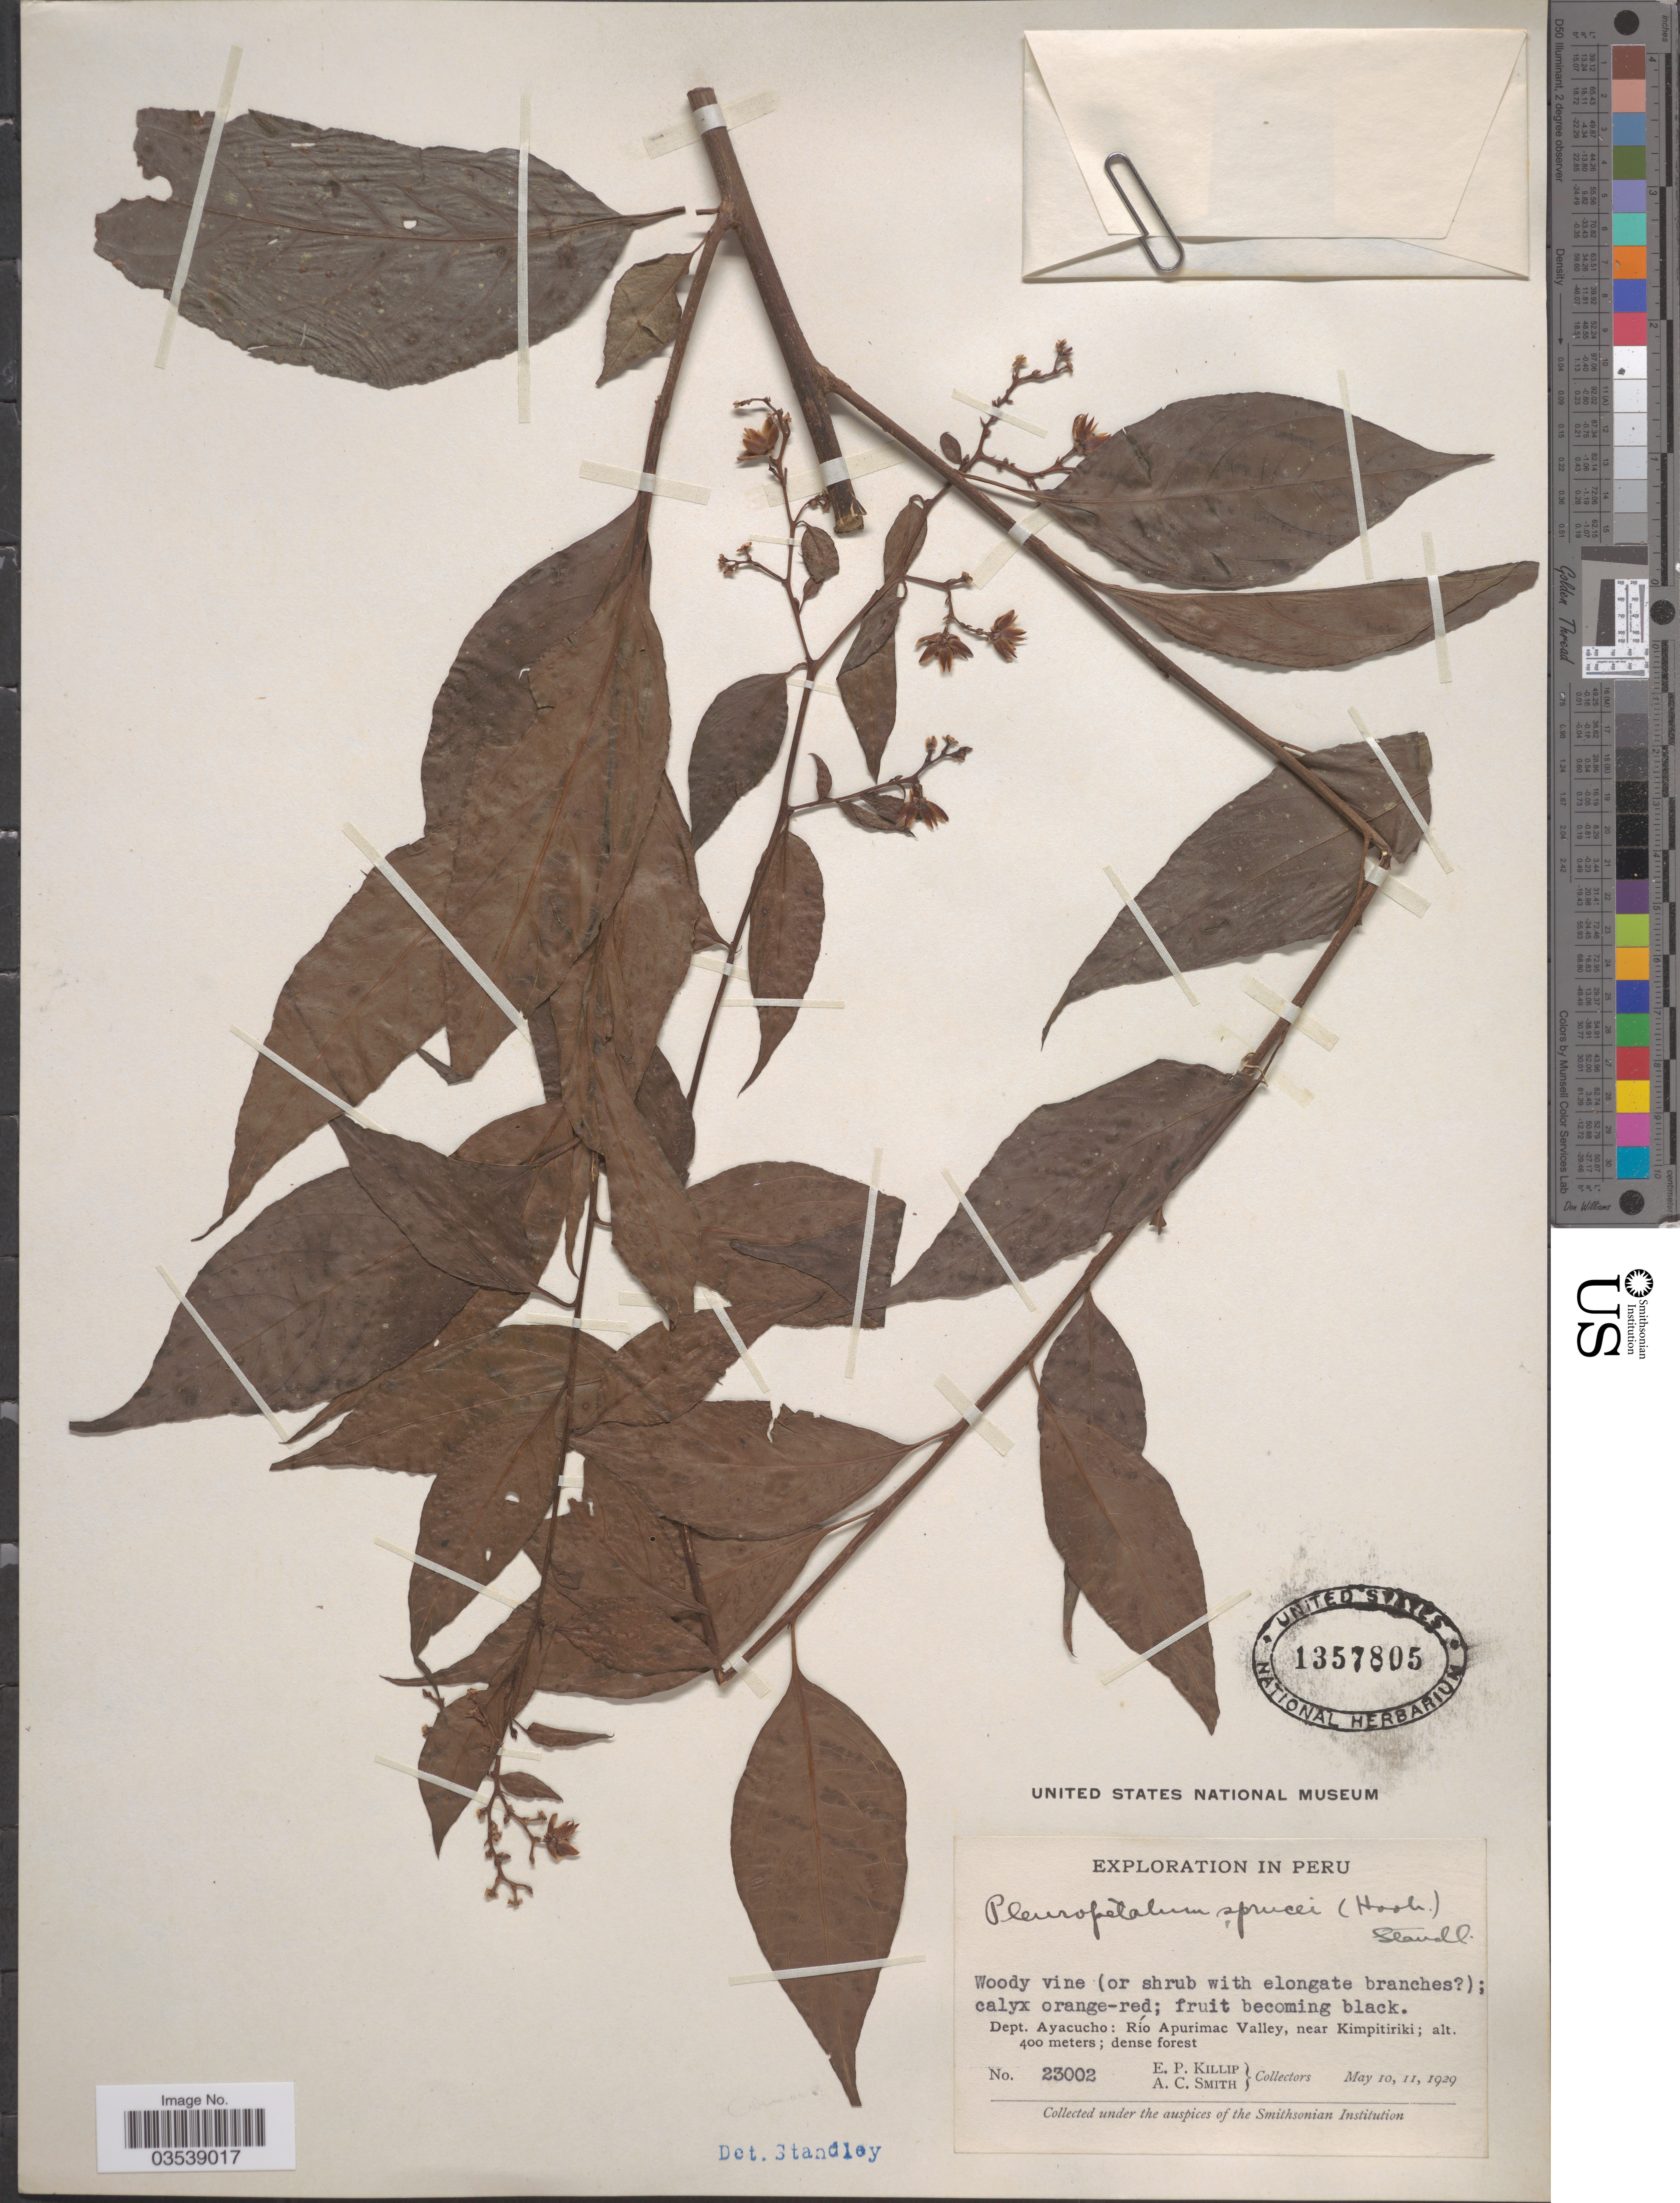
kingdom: Plantae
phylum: Tracheophyta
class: Magnoliopsida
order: Caryophyllales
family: Amaranthaceae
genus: Pleuropetalum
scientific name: Pleuropetalum sprucei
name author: (Hook. f.) Standl.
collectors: E. P. Killip & A. C. Smith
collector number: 23002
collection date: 1929-05-10/1929-05-11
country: Peru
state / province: Ayacucho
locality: Dept. Ayacucho: Río Apurimac Valley, near Kimpitiriki.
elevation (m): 400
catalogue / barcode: US 1357805